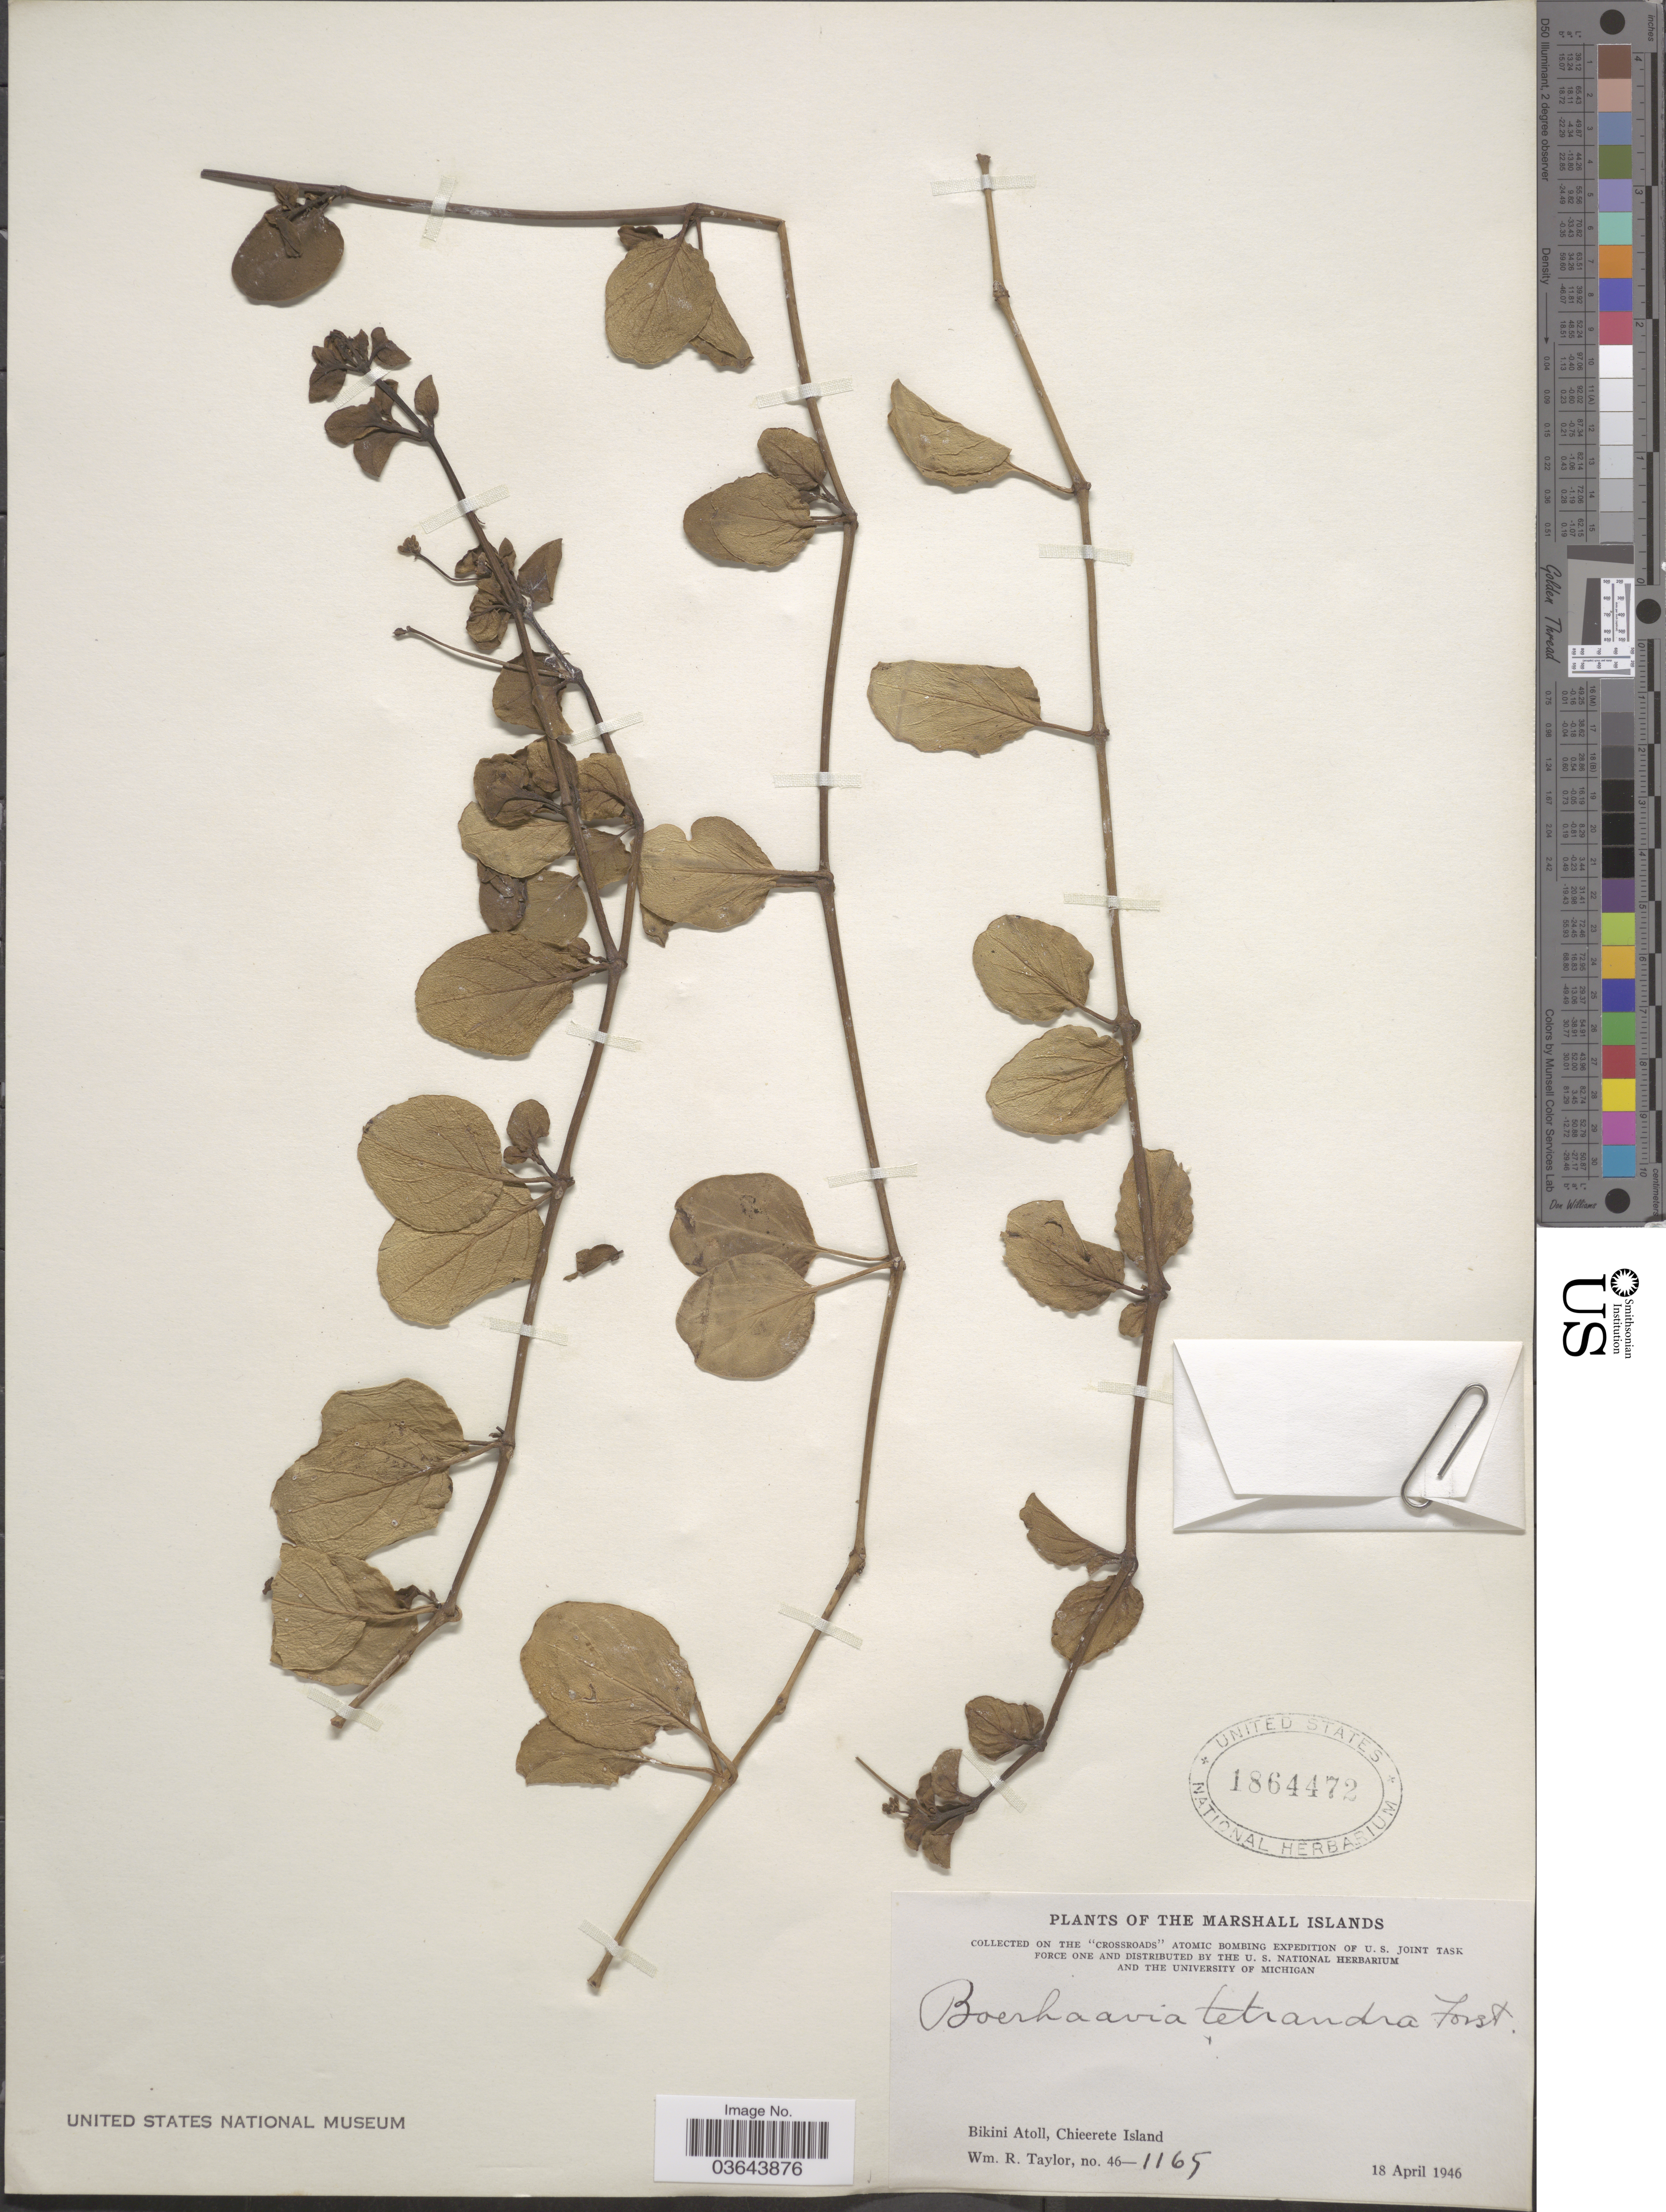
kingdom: Plantae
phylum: Tracheophyta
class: Magnoliopsida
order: Caryophyllales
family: Nyctaginaceae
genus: Boerhavia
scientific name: Boerhavia tetrandra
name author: G. Forst.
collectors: W. R. Taylor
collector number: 46-1165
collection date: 1946-04-18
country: Marshall Islands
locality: Bikini Atoll, Chieerete Island.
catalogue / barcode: US 1864472